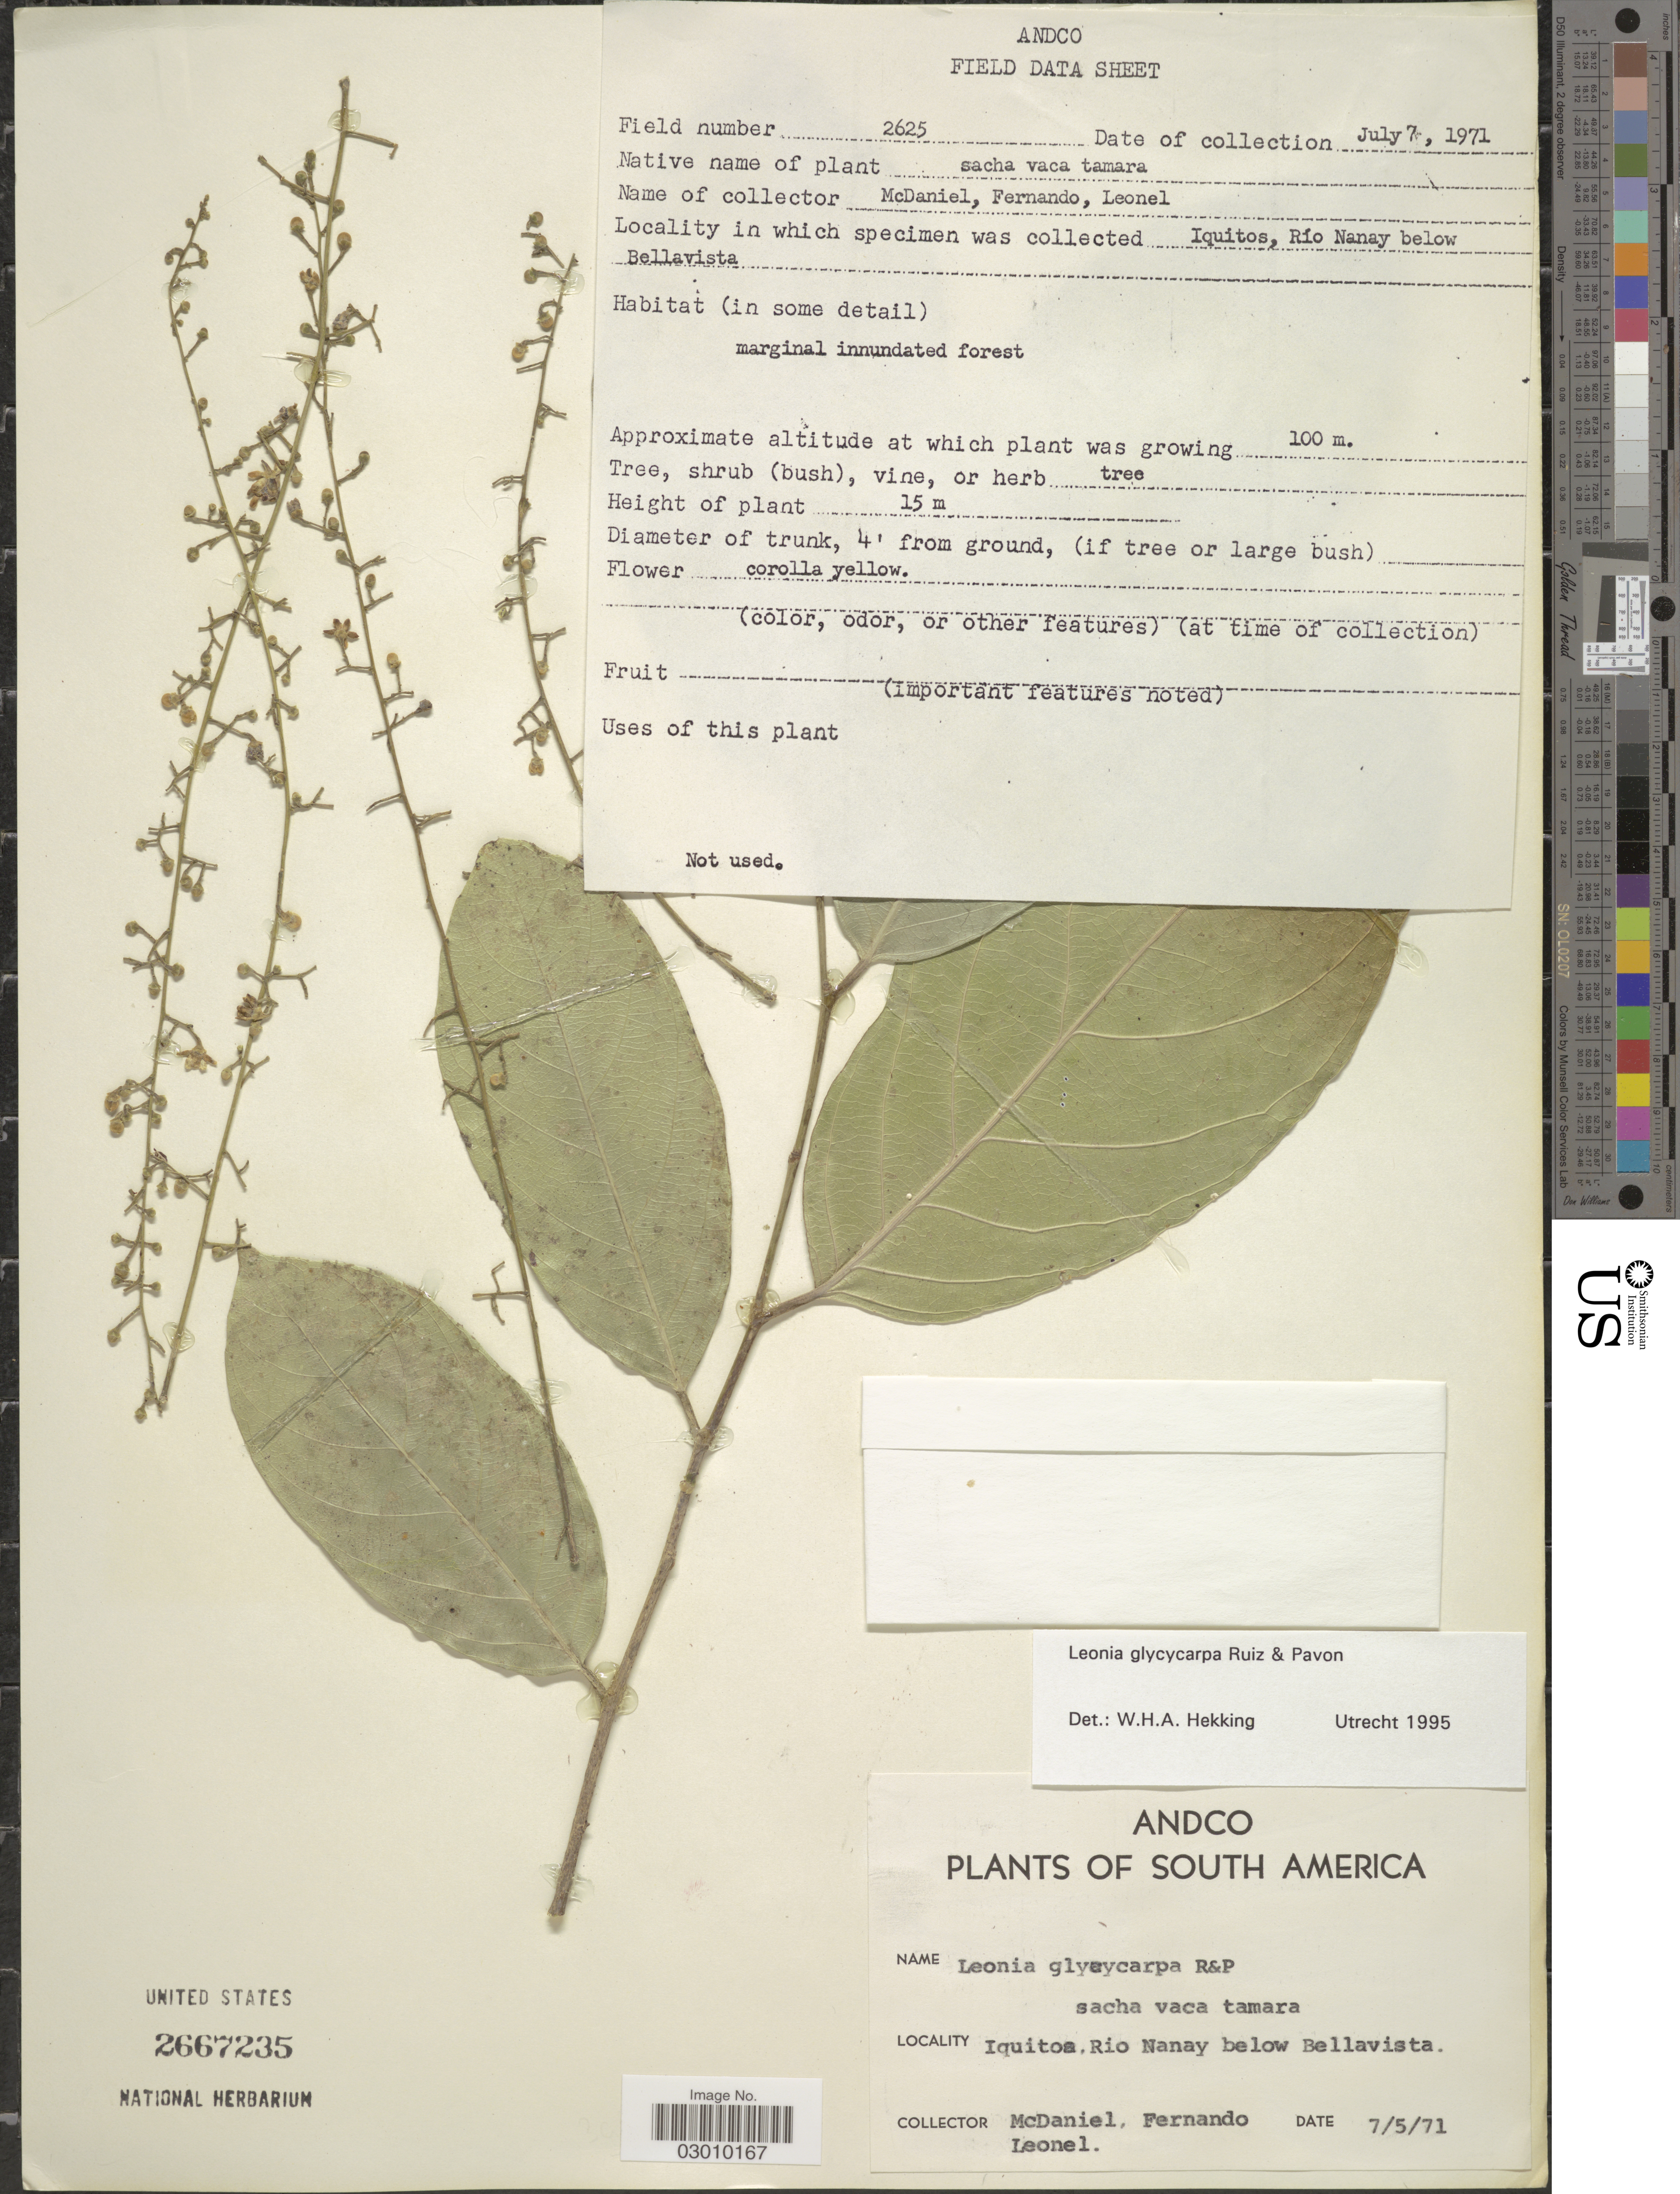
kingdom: Plantae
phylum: Tracheophyta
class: Magnoliopsida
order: Malpighiales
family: Violaceae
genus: Leonia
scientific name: Leonia glycycarpa var. racemosa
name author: (Mart.) L.B. Sm. & A. Fernández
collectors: -- McDaniel, -- Fernando & -- Leonel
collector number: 2625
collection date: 1971-05-07/1971-07-07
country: Peru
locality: South America. Iquitos, Rio Nanay below Bellavista.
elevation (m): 100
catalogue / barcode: US 2667235